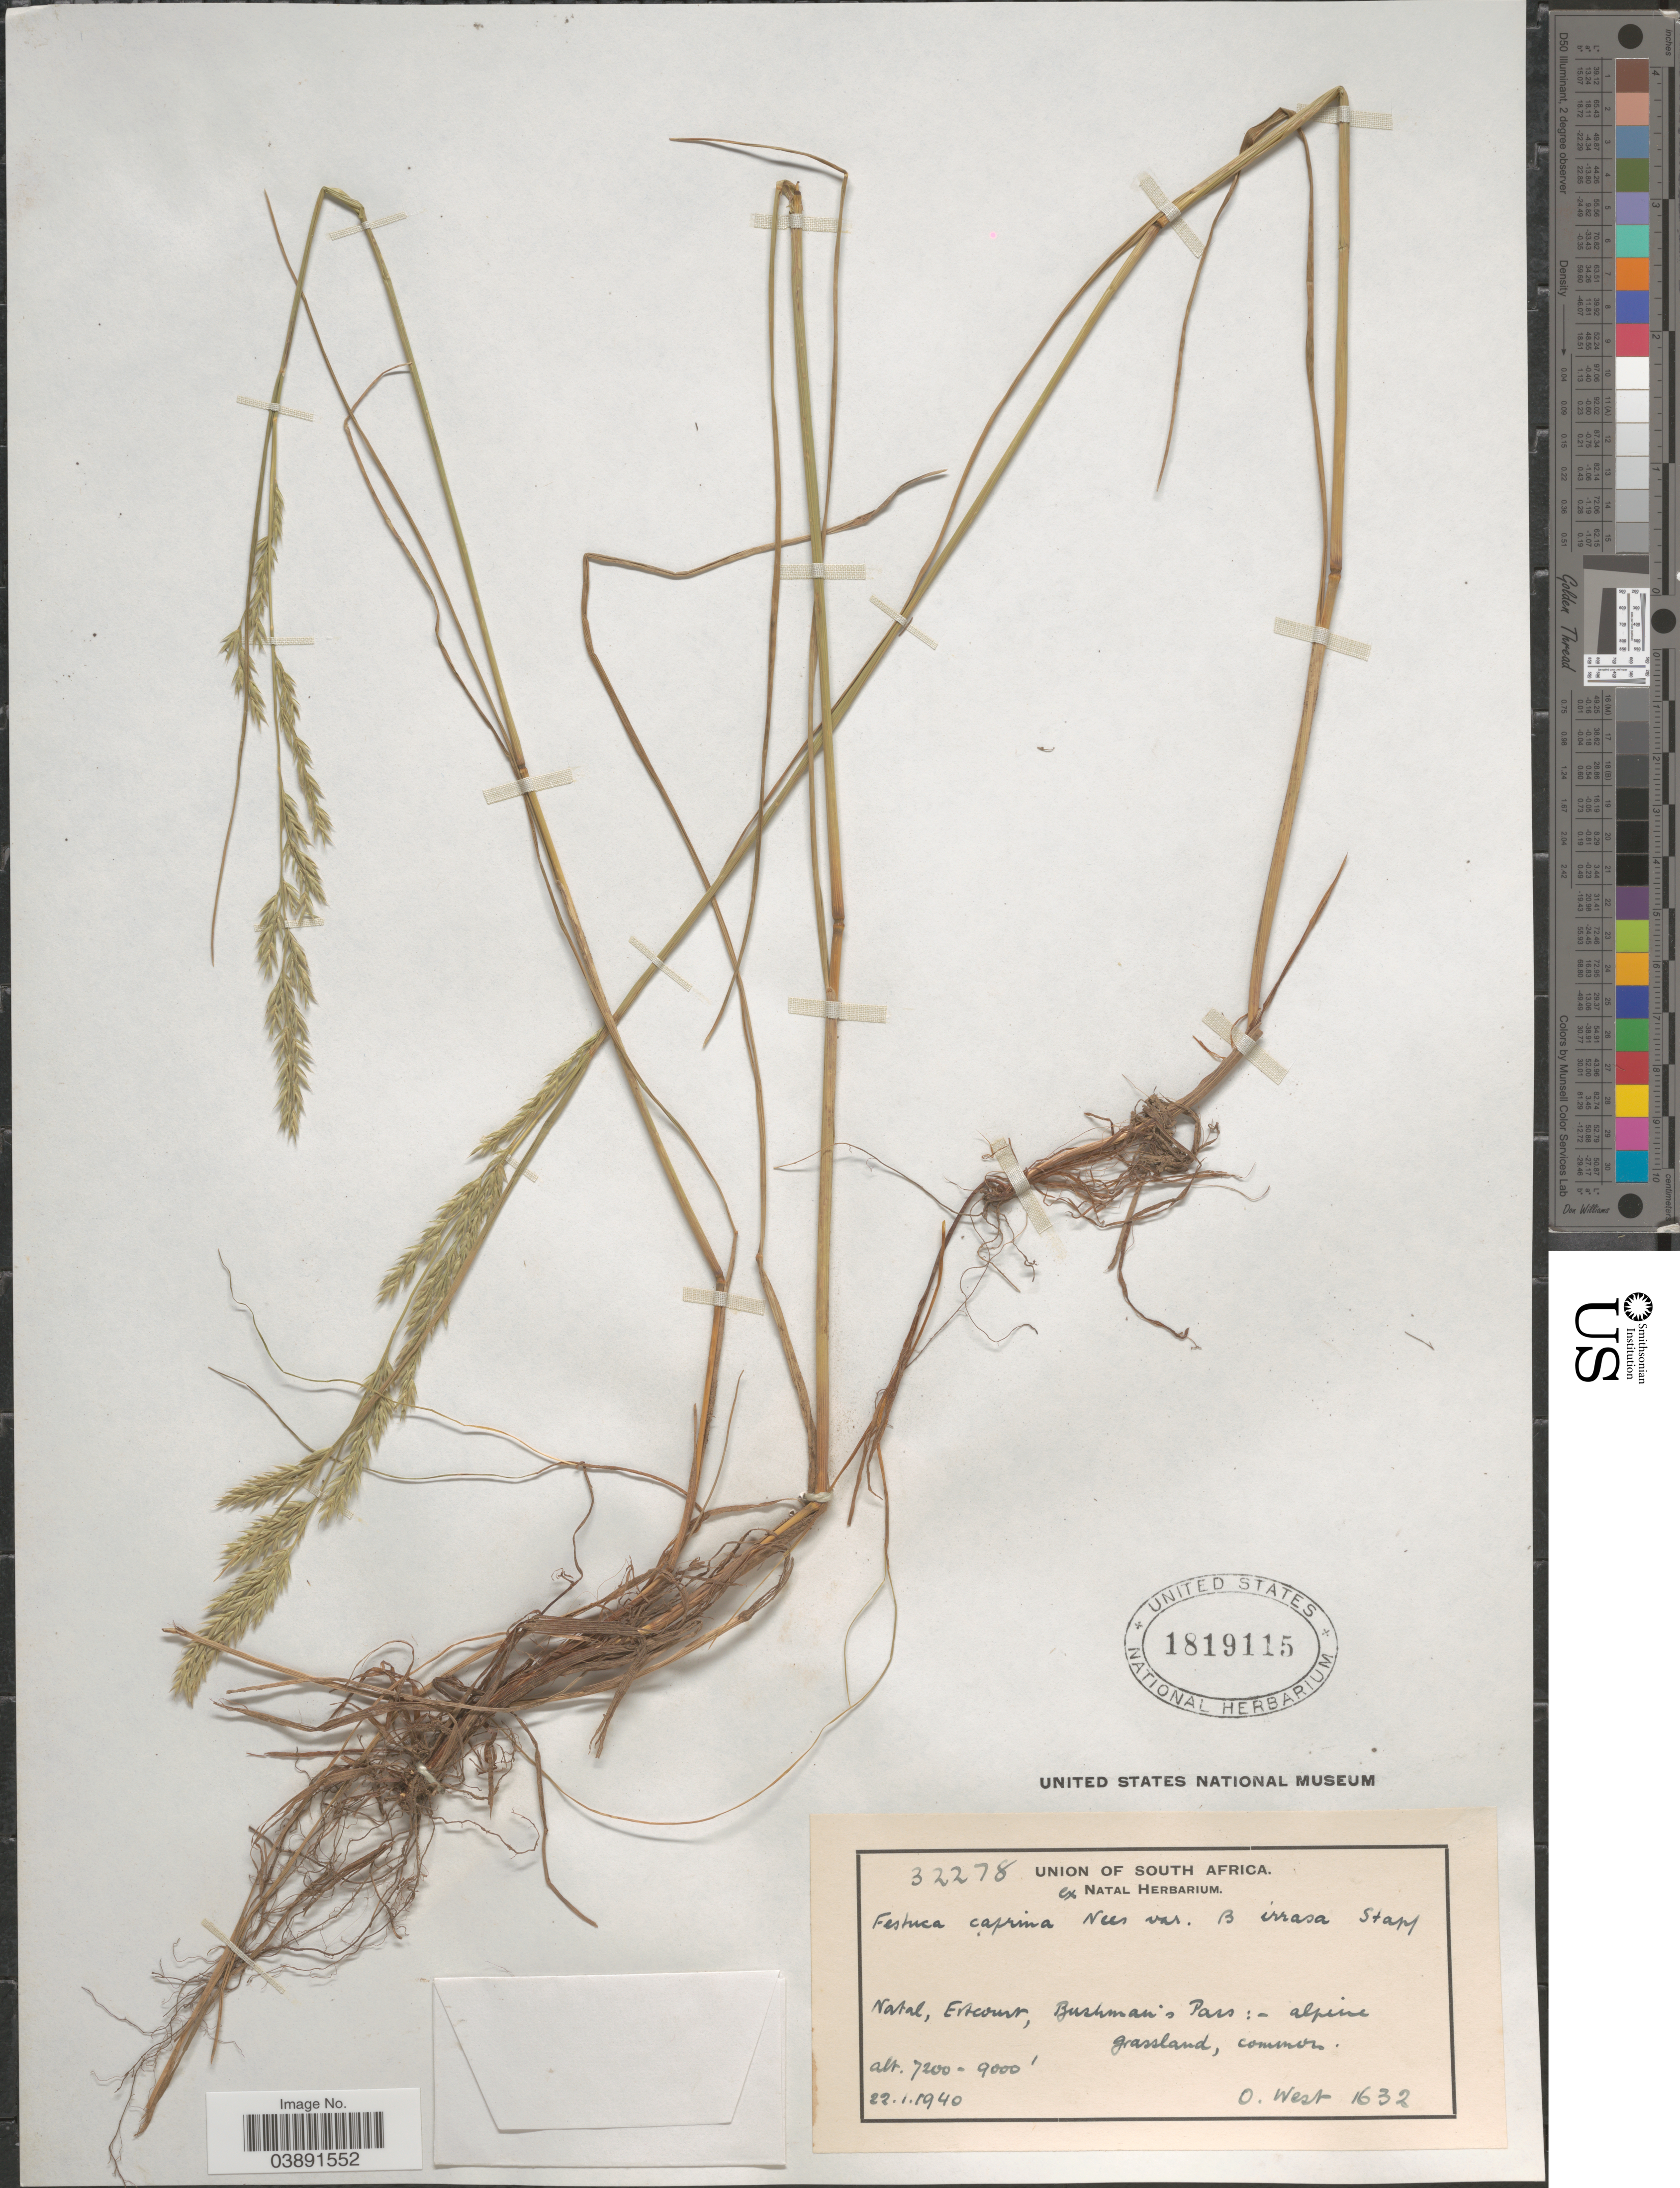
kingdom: Plantae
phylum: Tracheophyta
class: Liliopsida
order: Poales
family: Poaceae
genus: Festuca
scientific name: Festuca caprina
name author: Nees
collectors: O. West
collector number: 1632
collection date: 1940-01-22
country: South Africa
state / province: KwaZulu-Natal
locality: Union of South Africa. Natal, Estcourt, Bushman's Pass.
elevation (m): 2195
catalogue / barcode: US 1819115